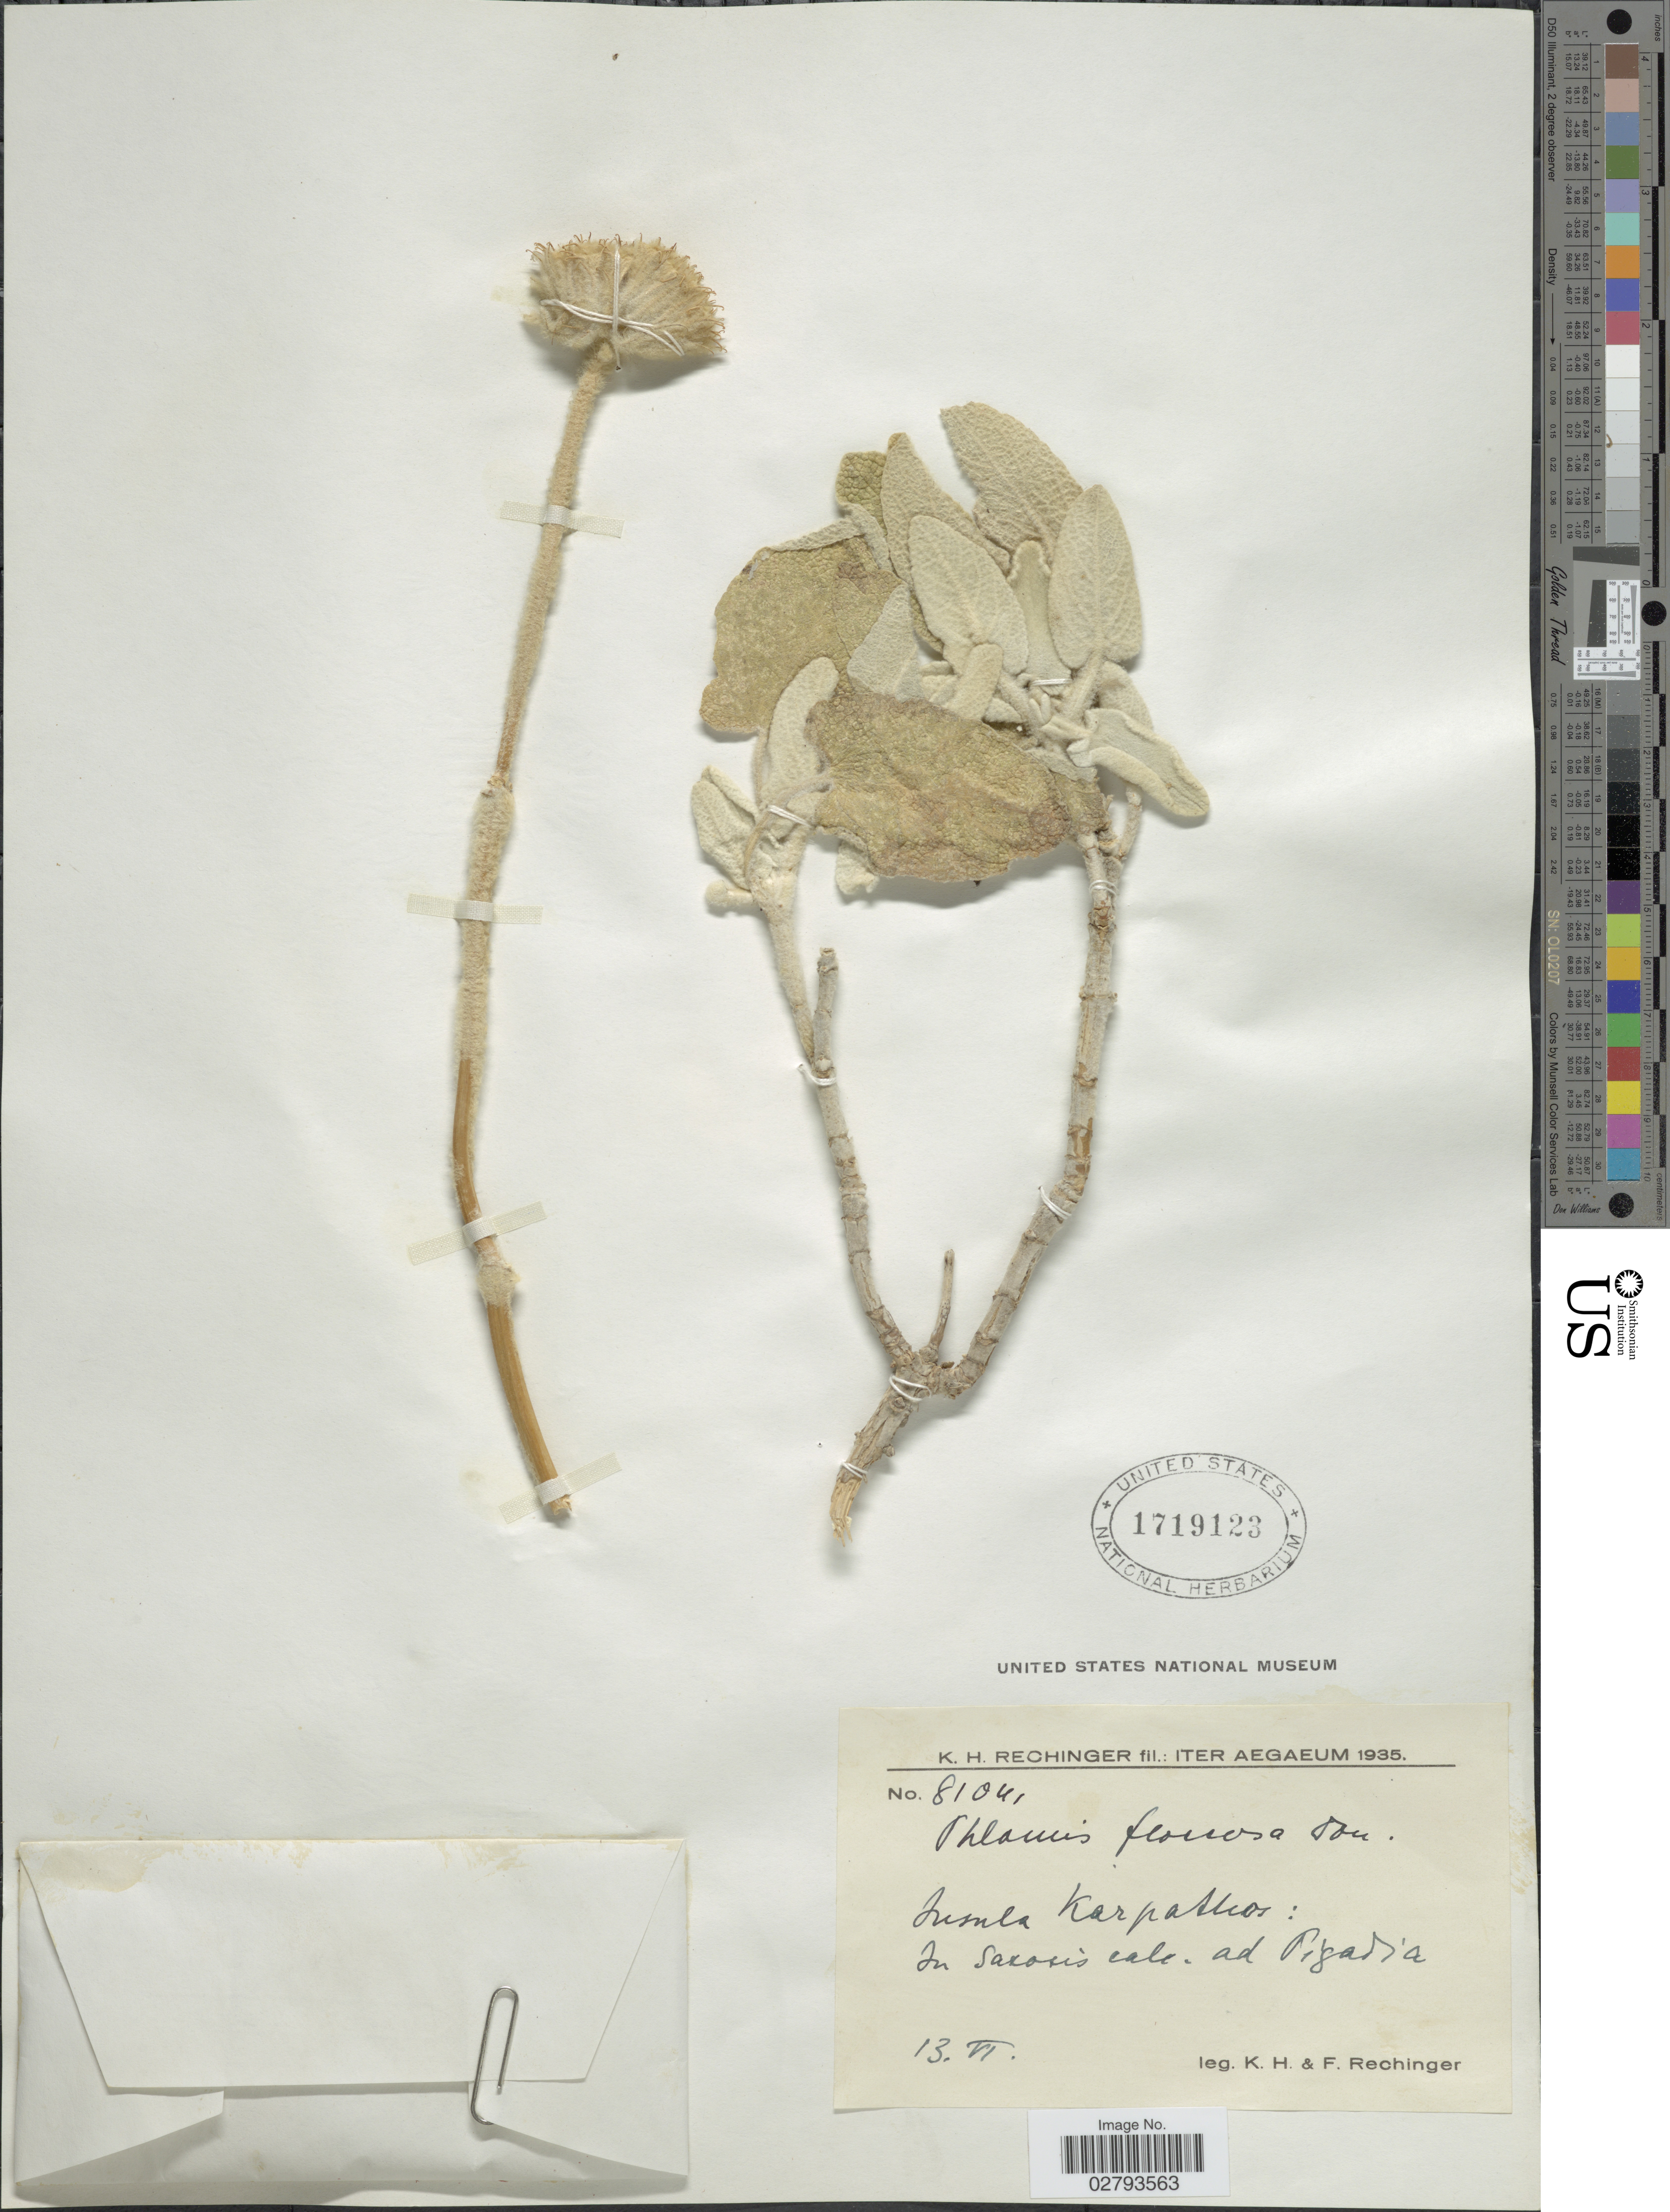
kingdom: Plantae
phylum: Tracheophyta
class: Magnoliopsida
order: Lamiales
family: Lamiaceae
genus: Phlomis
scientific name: Phlomis floccosa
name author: D. Don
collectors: K. H. Rechinger & F. Rechinger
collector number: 81041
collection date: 1935-06-13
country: Greece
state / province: South Aegean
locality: Aegaeum. Insula Karpathos: In saxosis calc. ad Pigadia.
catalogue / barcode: US 1719123